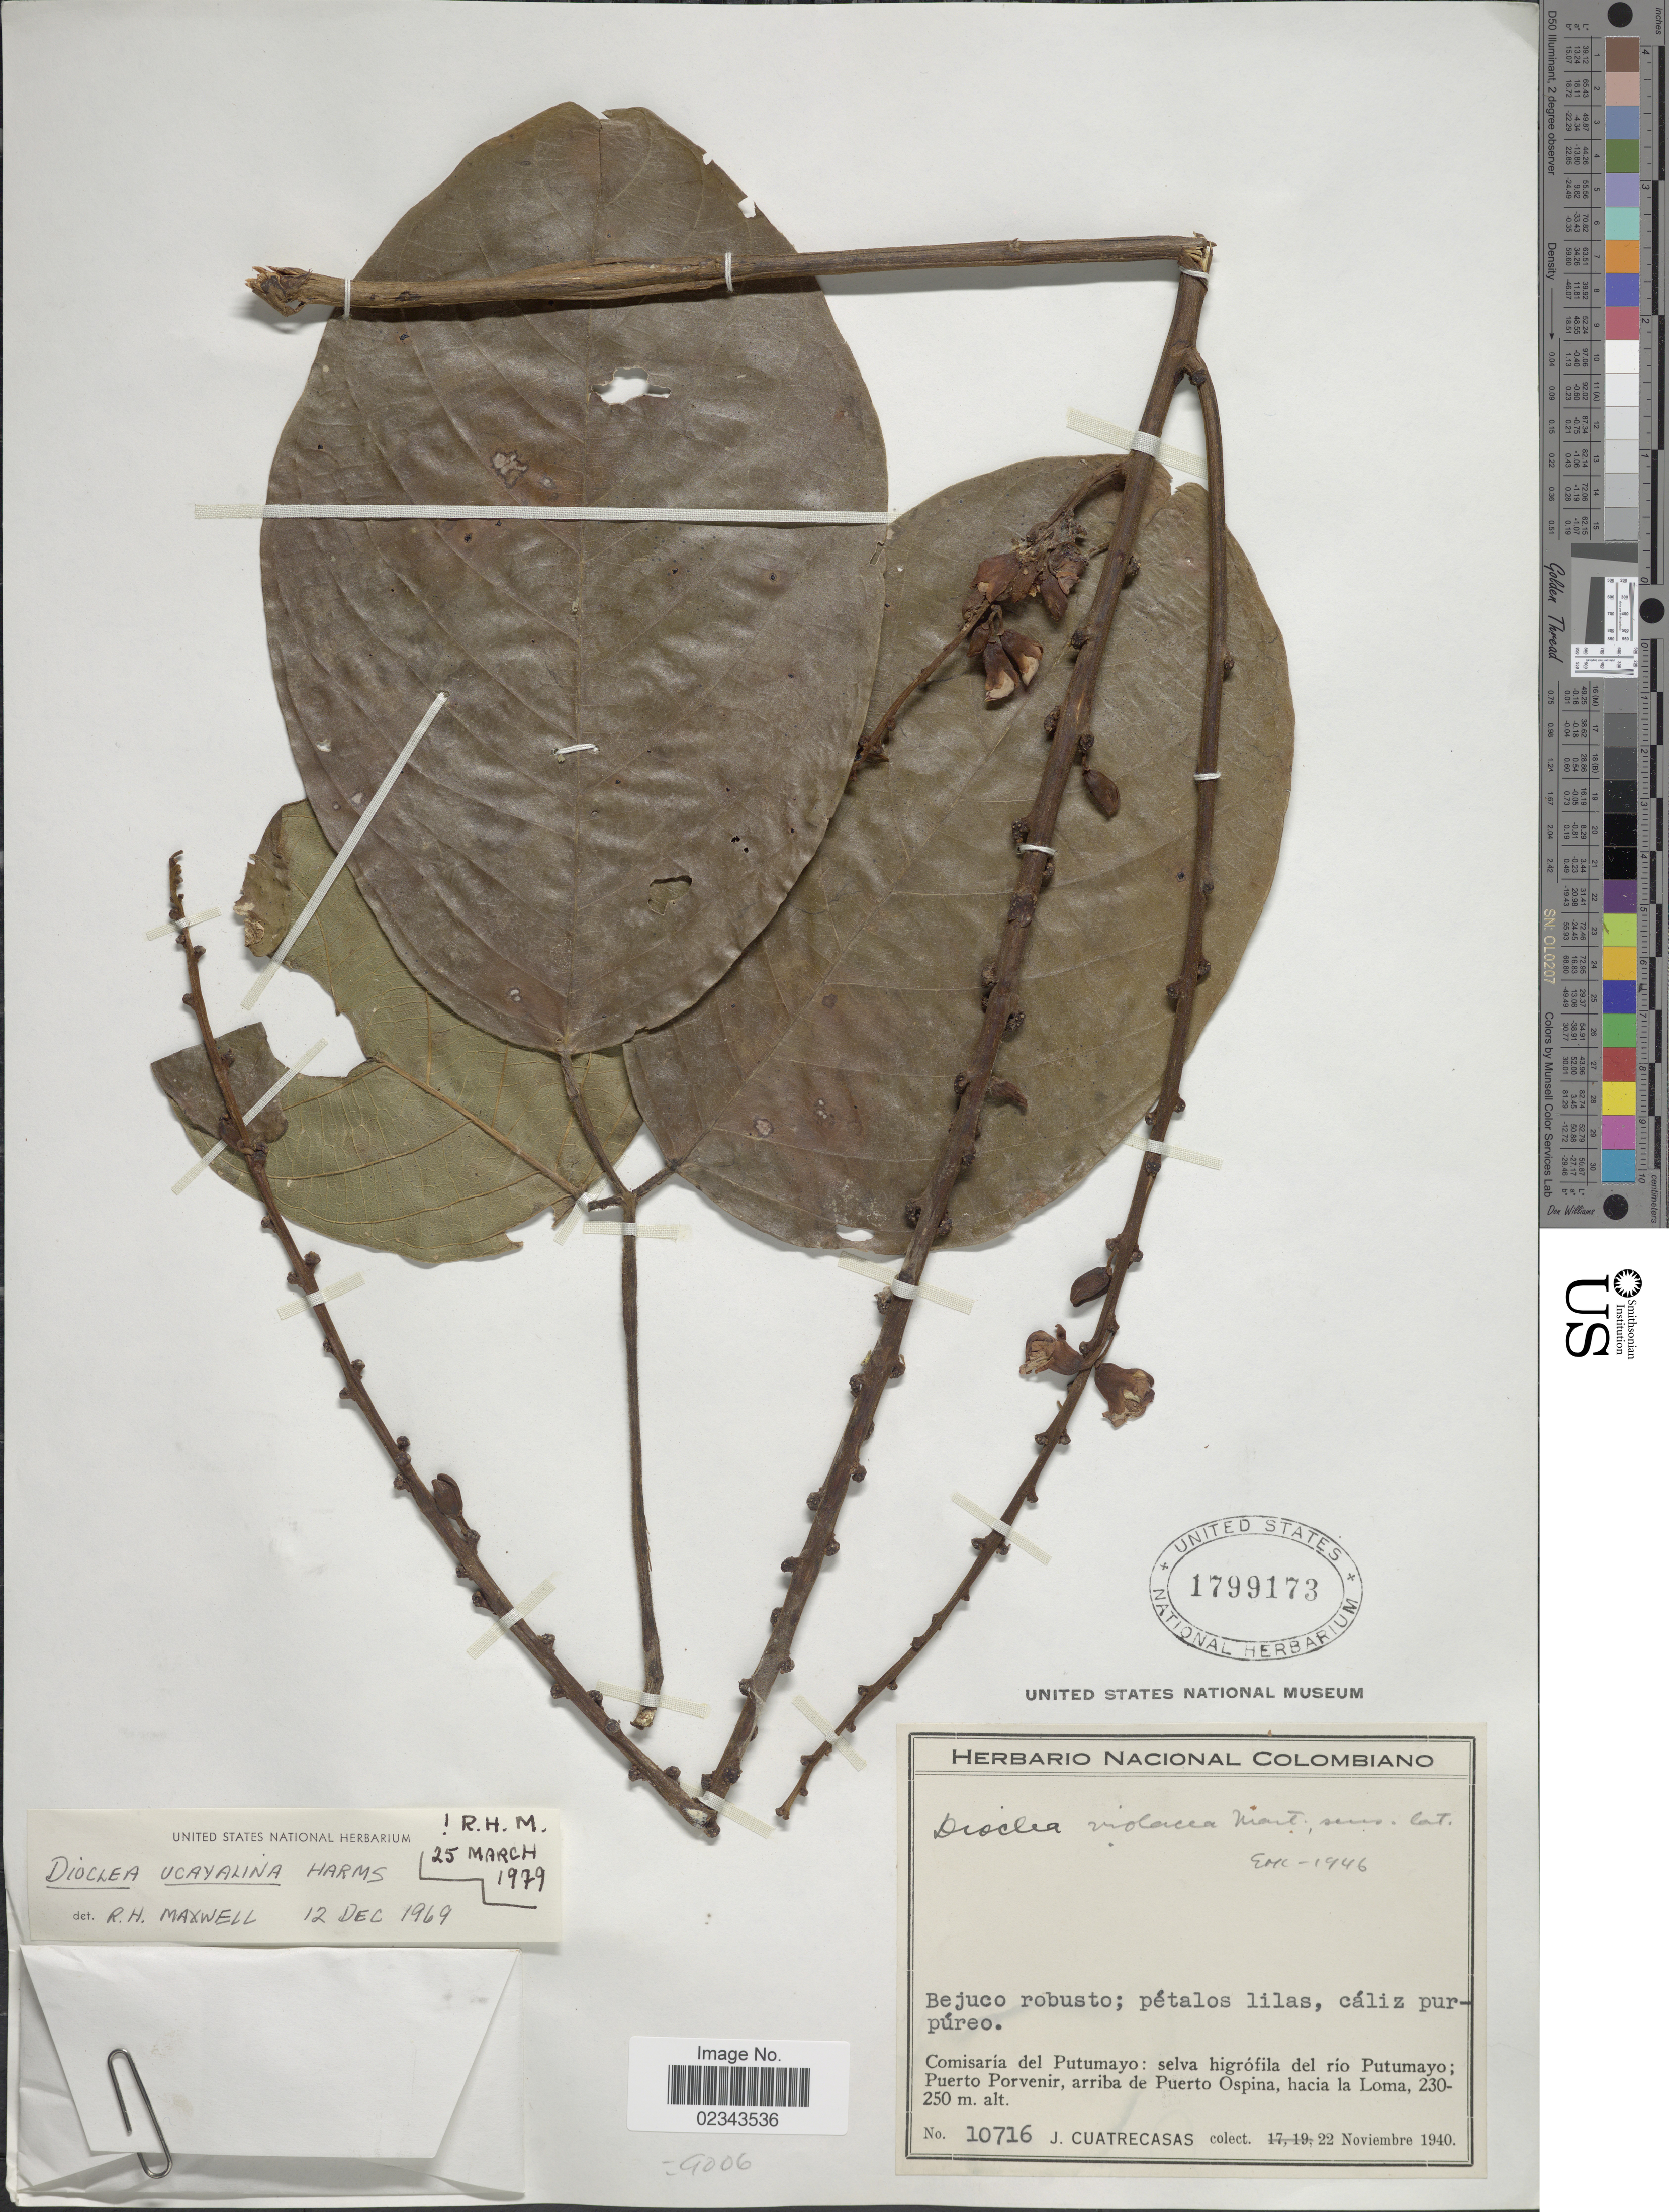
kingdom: Plantae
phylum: Tracheophyta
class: Magnoliopsida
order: Fabales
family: Fabaceae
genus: Macropsychanthus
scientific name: Macropsychanthus ucayalinus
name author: (Harms) L.P. Queiroz & Snak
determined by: Strong, Mark T., (BOT), Smithsonian Institution - National Museum of Natural History (UNITED STATES)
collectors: J. Cuatrecasas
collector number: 10716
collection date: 1940-11-22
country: Colombia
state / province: Putumayo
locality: Comisaria del Putumayo: selva higrofila del rio Putumayo; Puerto Porvenir, arriba de Puerto Ospina, hacia la Loma.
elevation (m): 230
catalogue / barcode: US 1799173